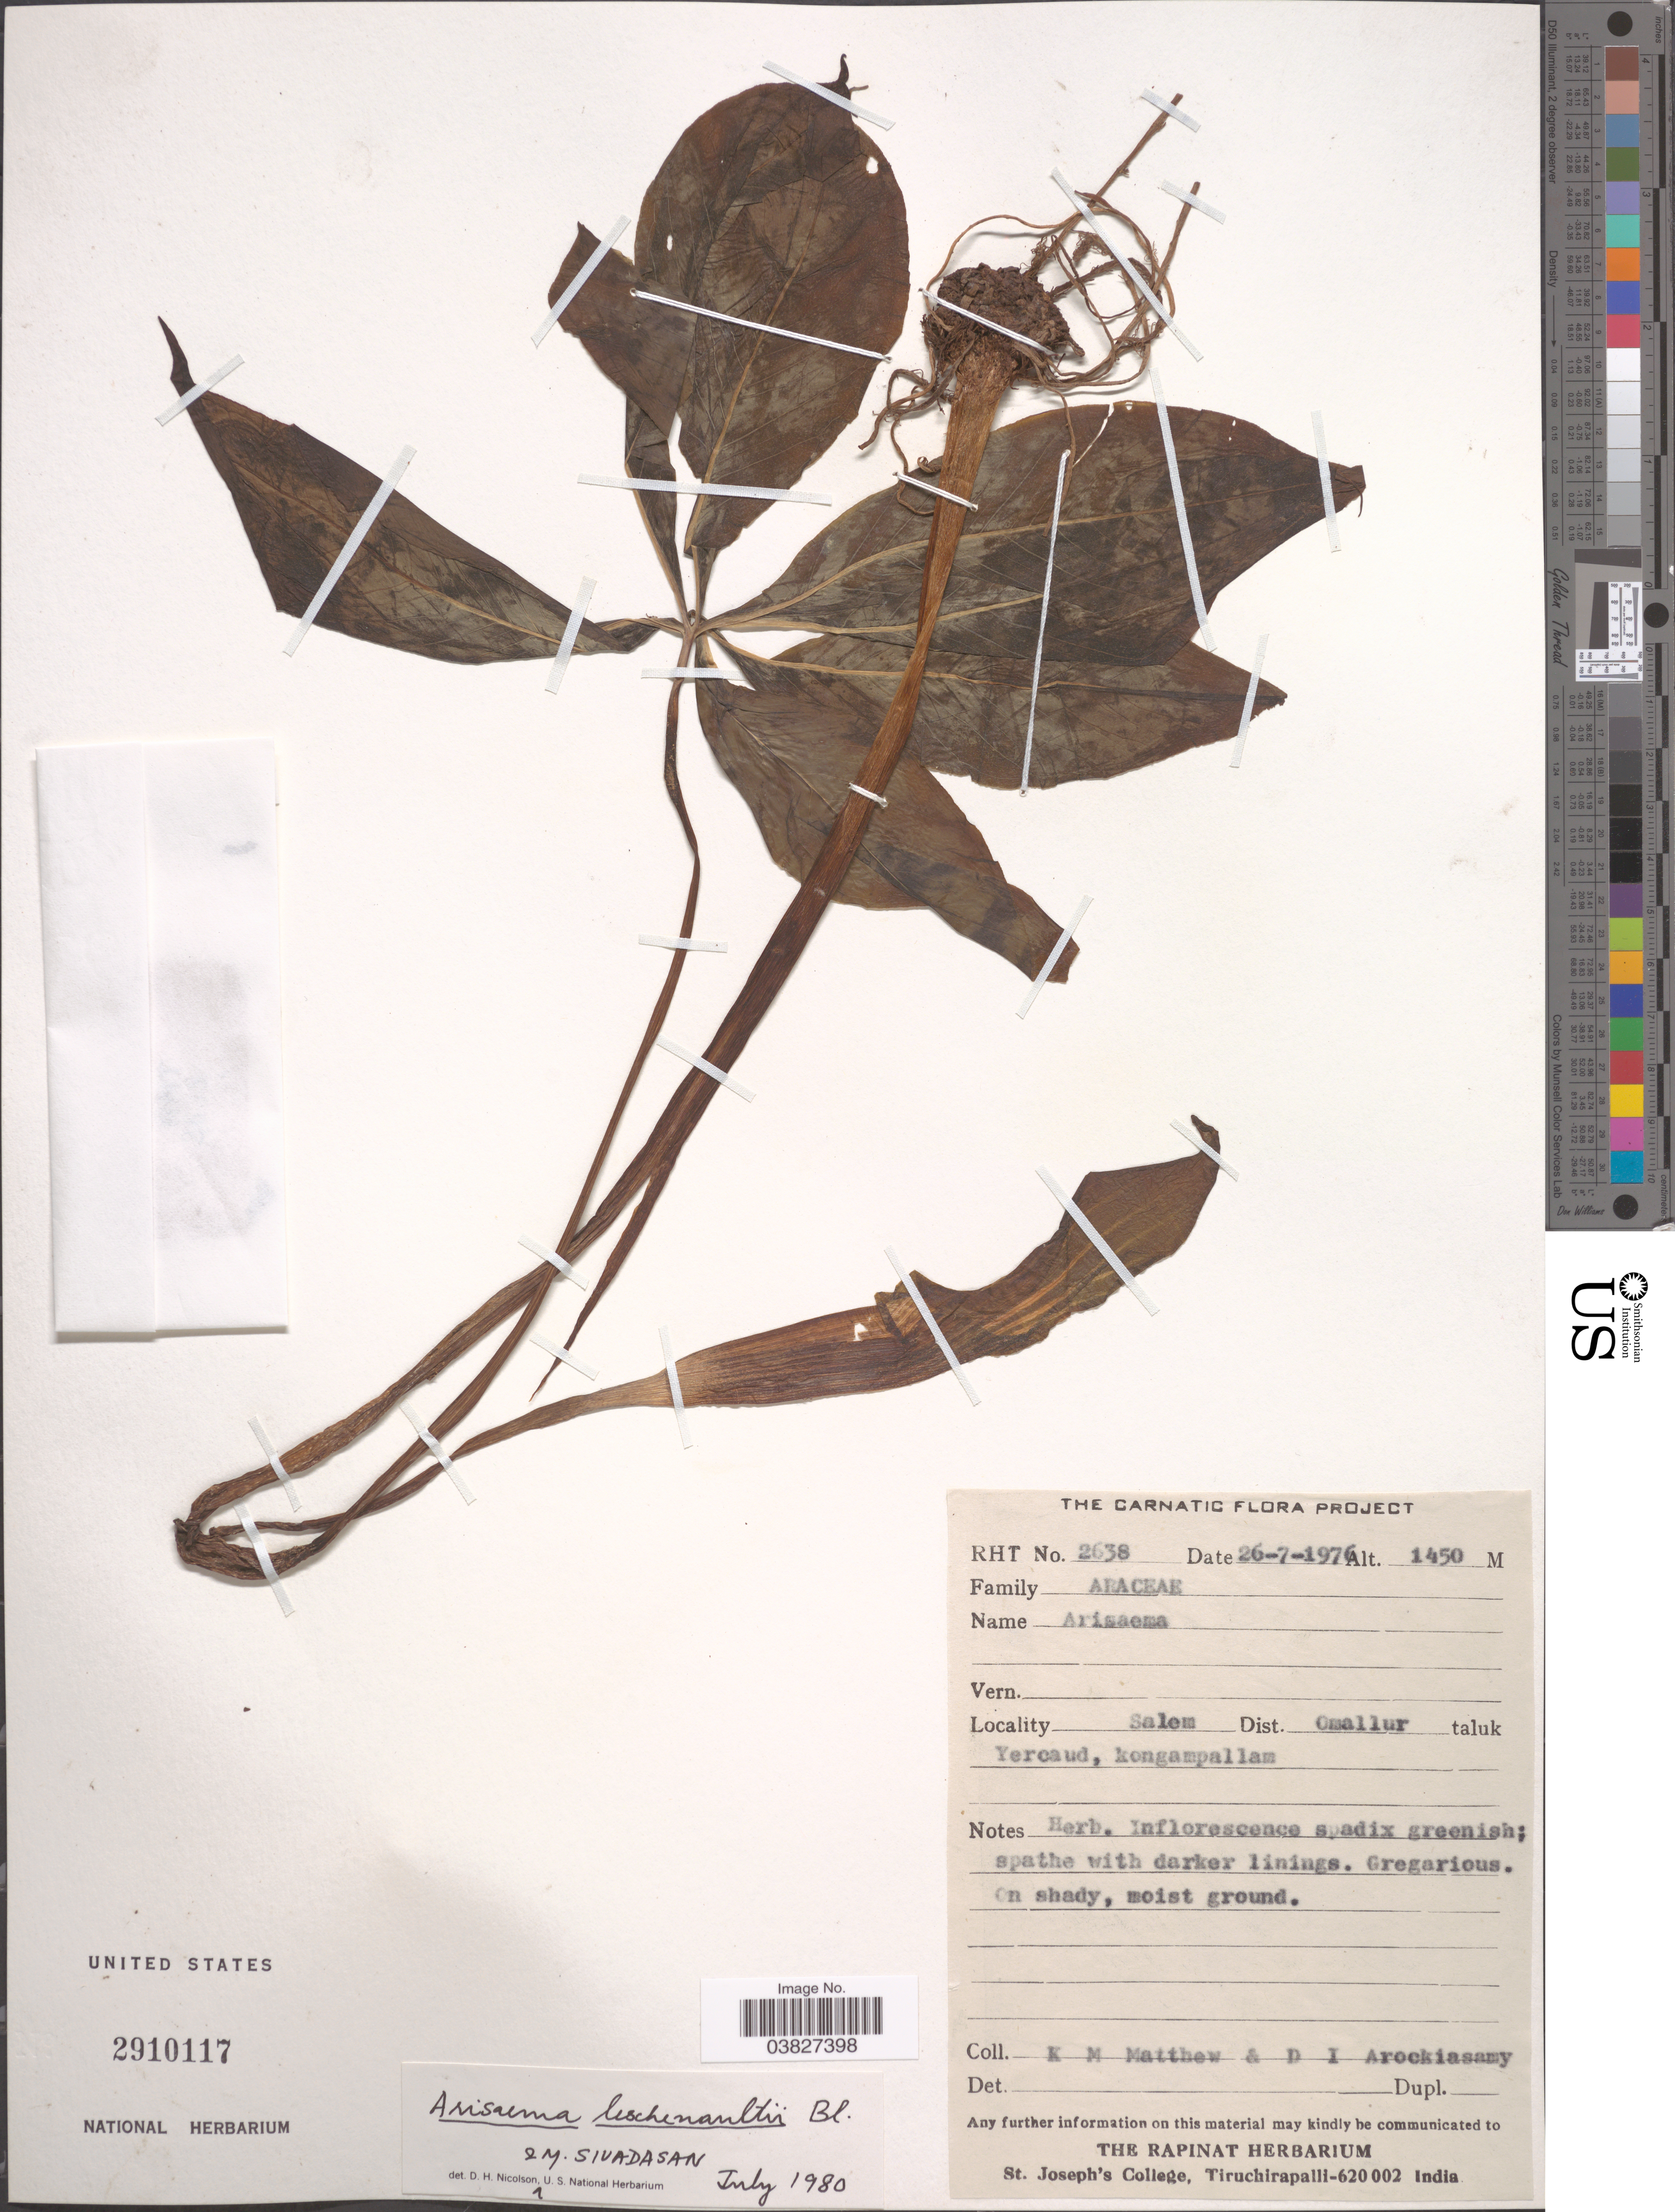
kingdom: Plantae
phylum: Tracheophyta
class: Liliopsida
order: Alismatales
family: Araceae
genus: Arisaema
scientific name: Arisaema leschenaultii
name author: Blume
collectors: K. M. Matthew & D. Arockiasamy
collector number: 2638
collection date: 1976-07-26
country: India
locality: Salem Dist. Omallur taluk. Yercaud, kongampallam.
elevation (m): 1450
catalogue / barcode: US 2910117